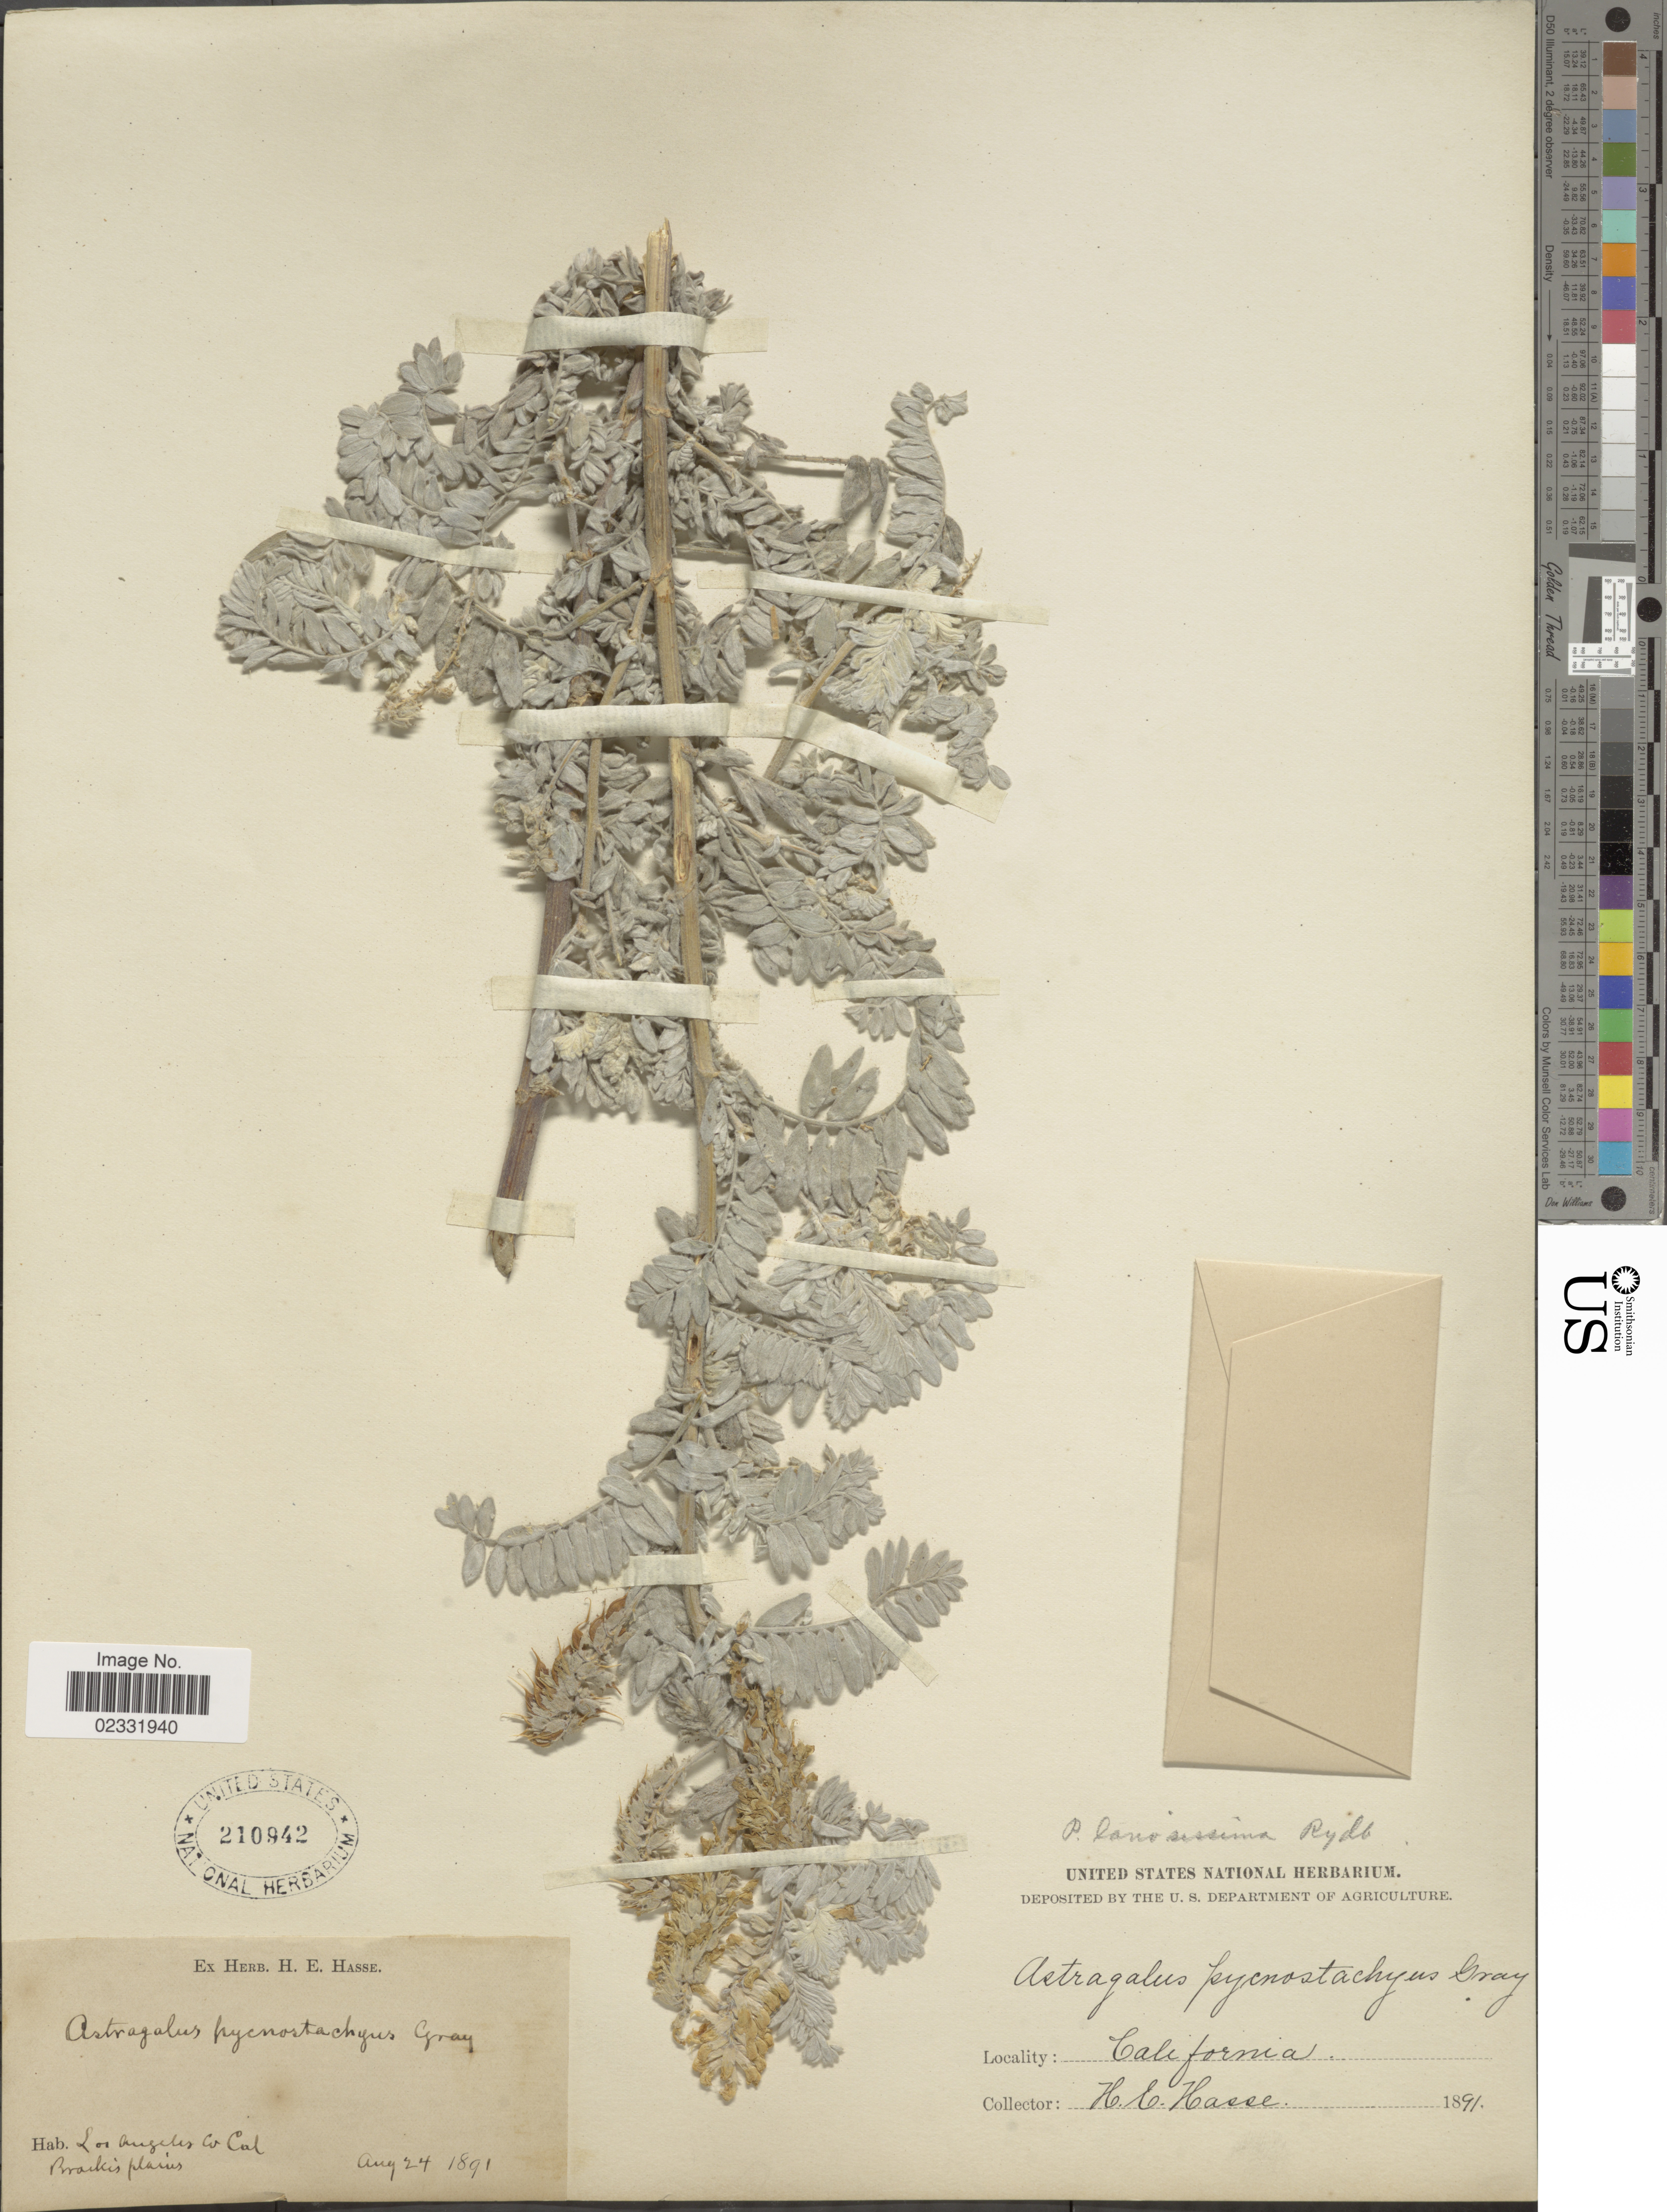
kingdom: Plantae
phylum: Tracheophyta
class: Magnoliopsida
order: Fabales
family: Fabaceae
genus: Astragalus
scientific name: Astragalus lanosissima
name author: Rydb.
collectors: H. E. Hasse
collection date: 1891-08-24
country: United States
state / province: California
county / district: Los Angeles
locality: Los Angeles Co.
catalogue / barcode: US 210942